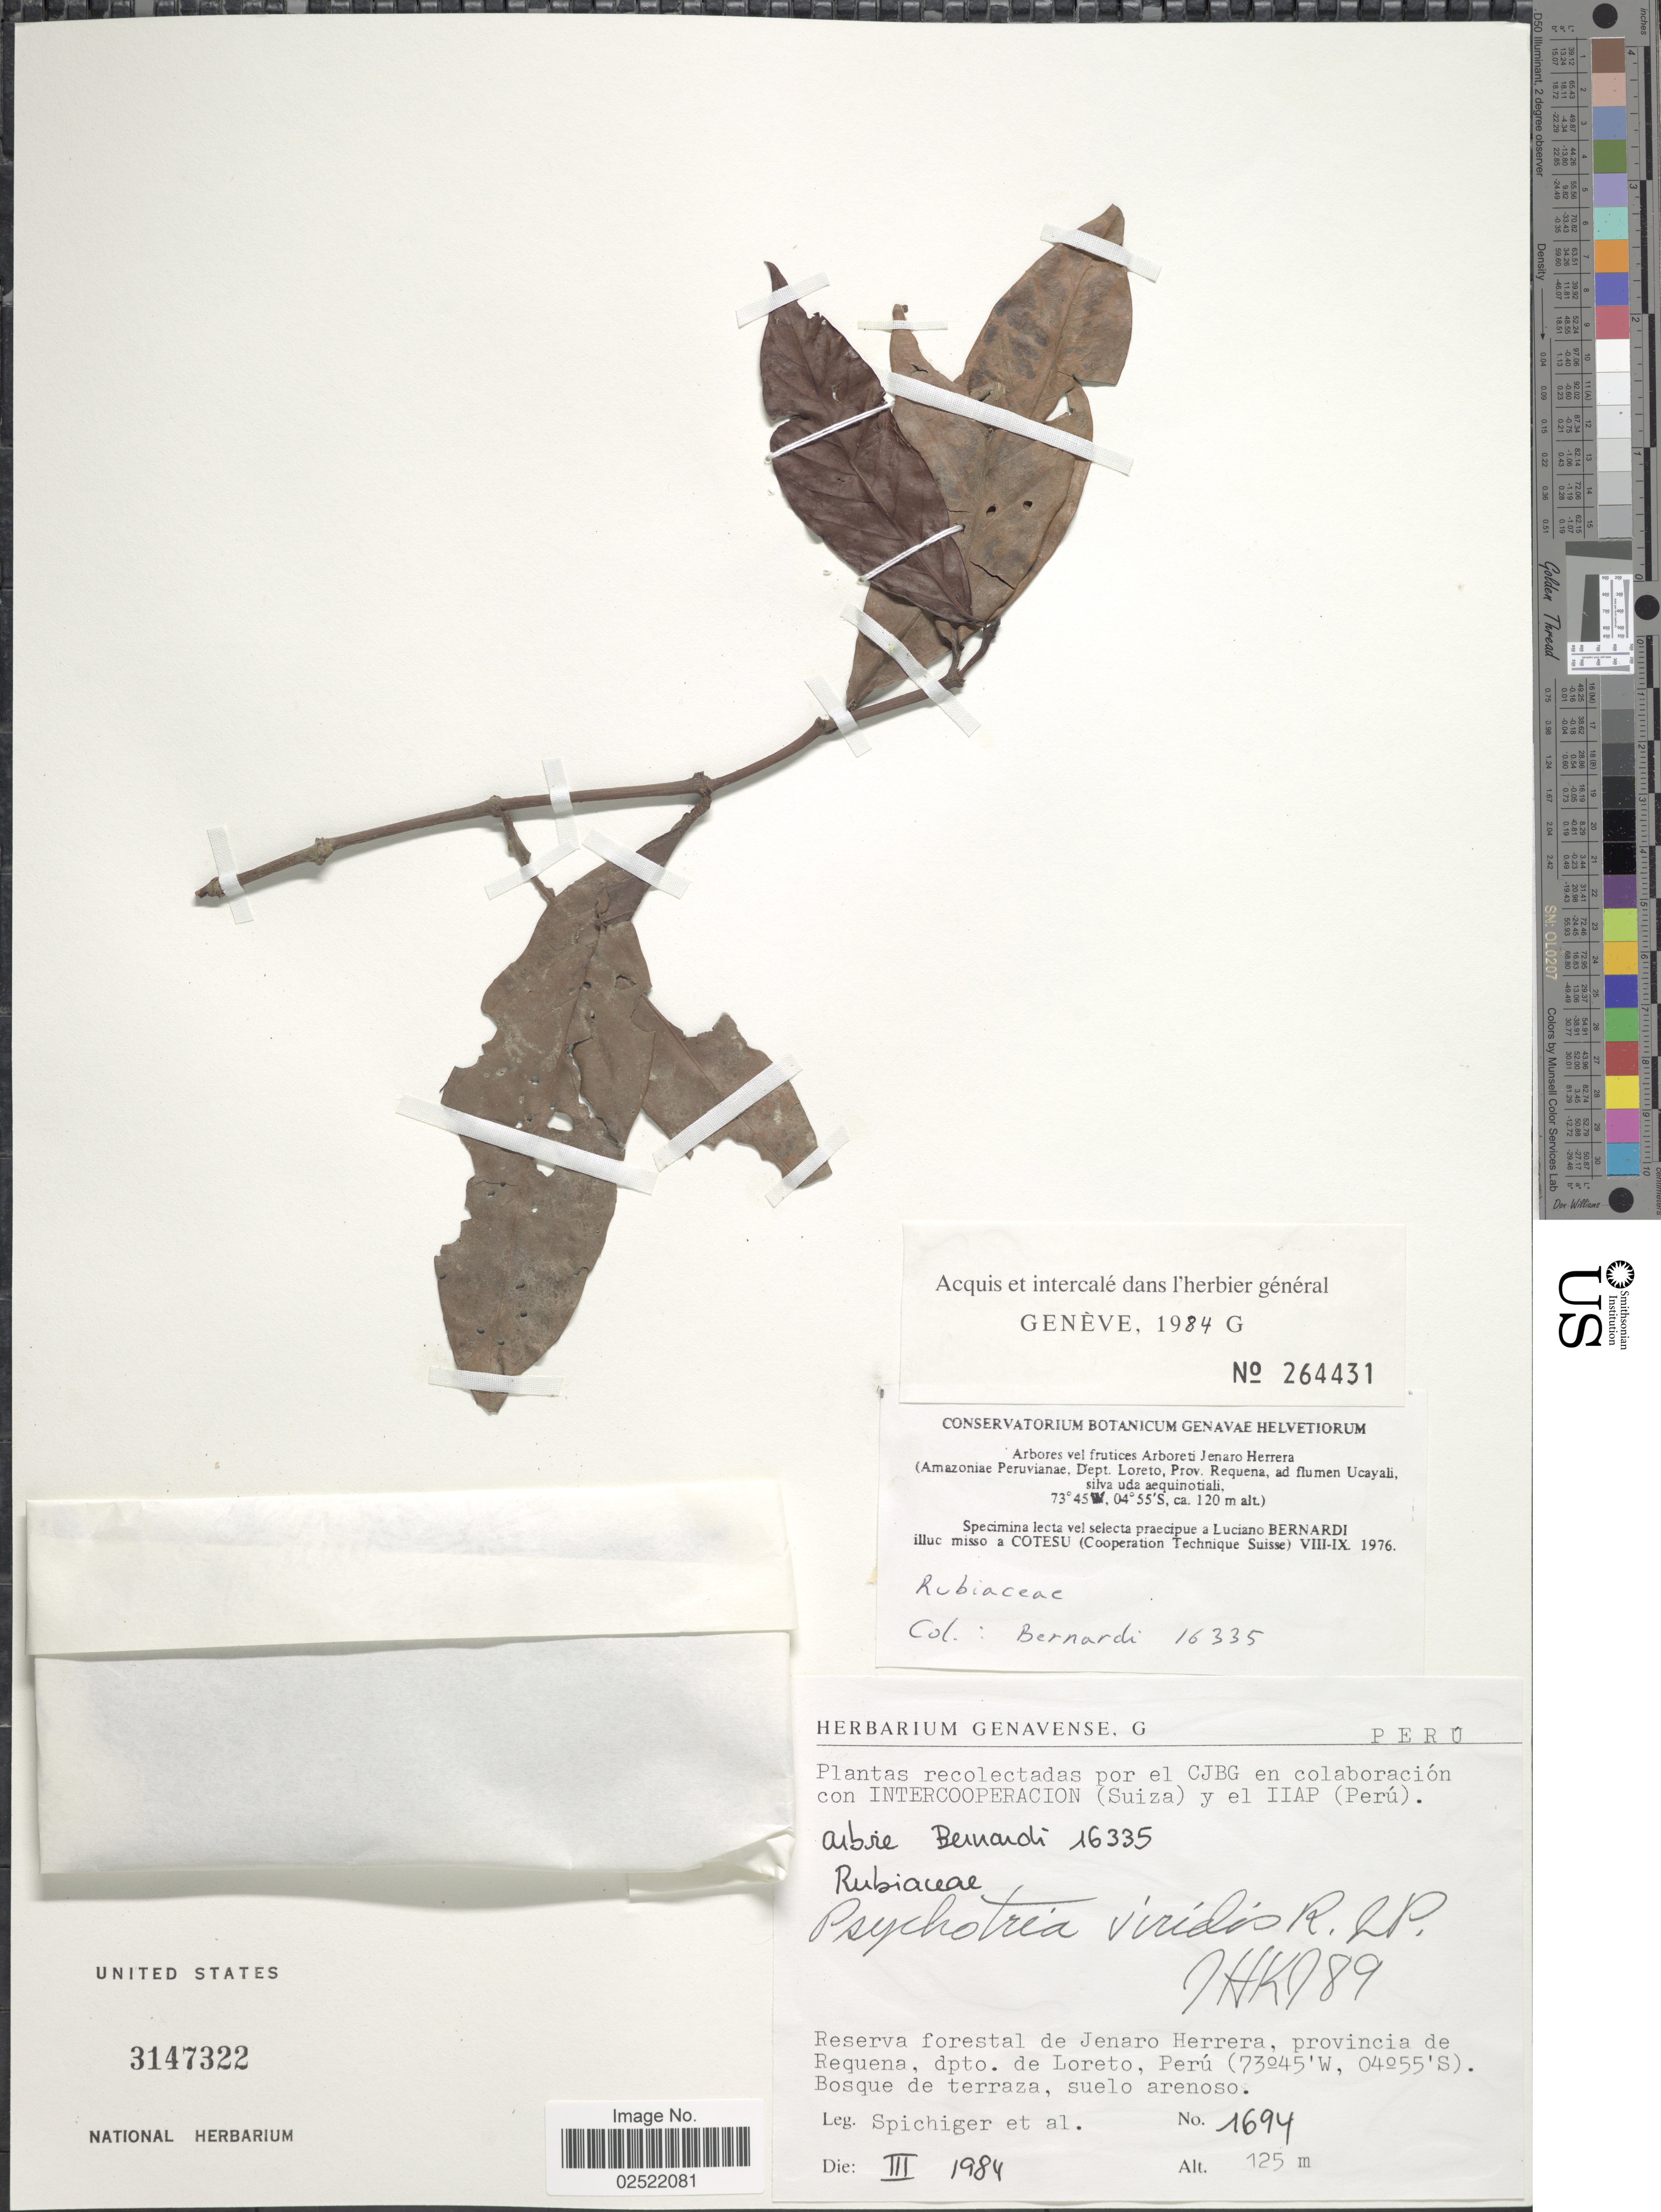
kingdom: Plantae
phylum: Tracheophyta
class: Magnoliopsida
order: Gentianales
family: Rubiaceae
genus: Psychotria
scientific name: Psychotria viridis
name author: Ruiz & Pav.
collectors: Spichiger & et al.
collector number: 1694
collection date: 1984-03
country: Peru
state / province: Loreto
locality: Reserva forestal de Jenaro Herrera, provincia de Requena, dpto. de Loreto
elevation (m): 125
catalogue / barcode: US 3147322